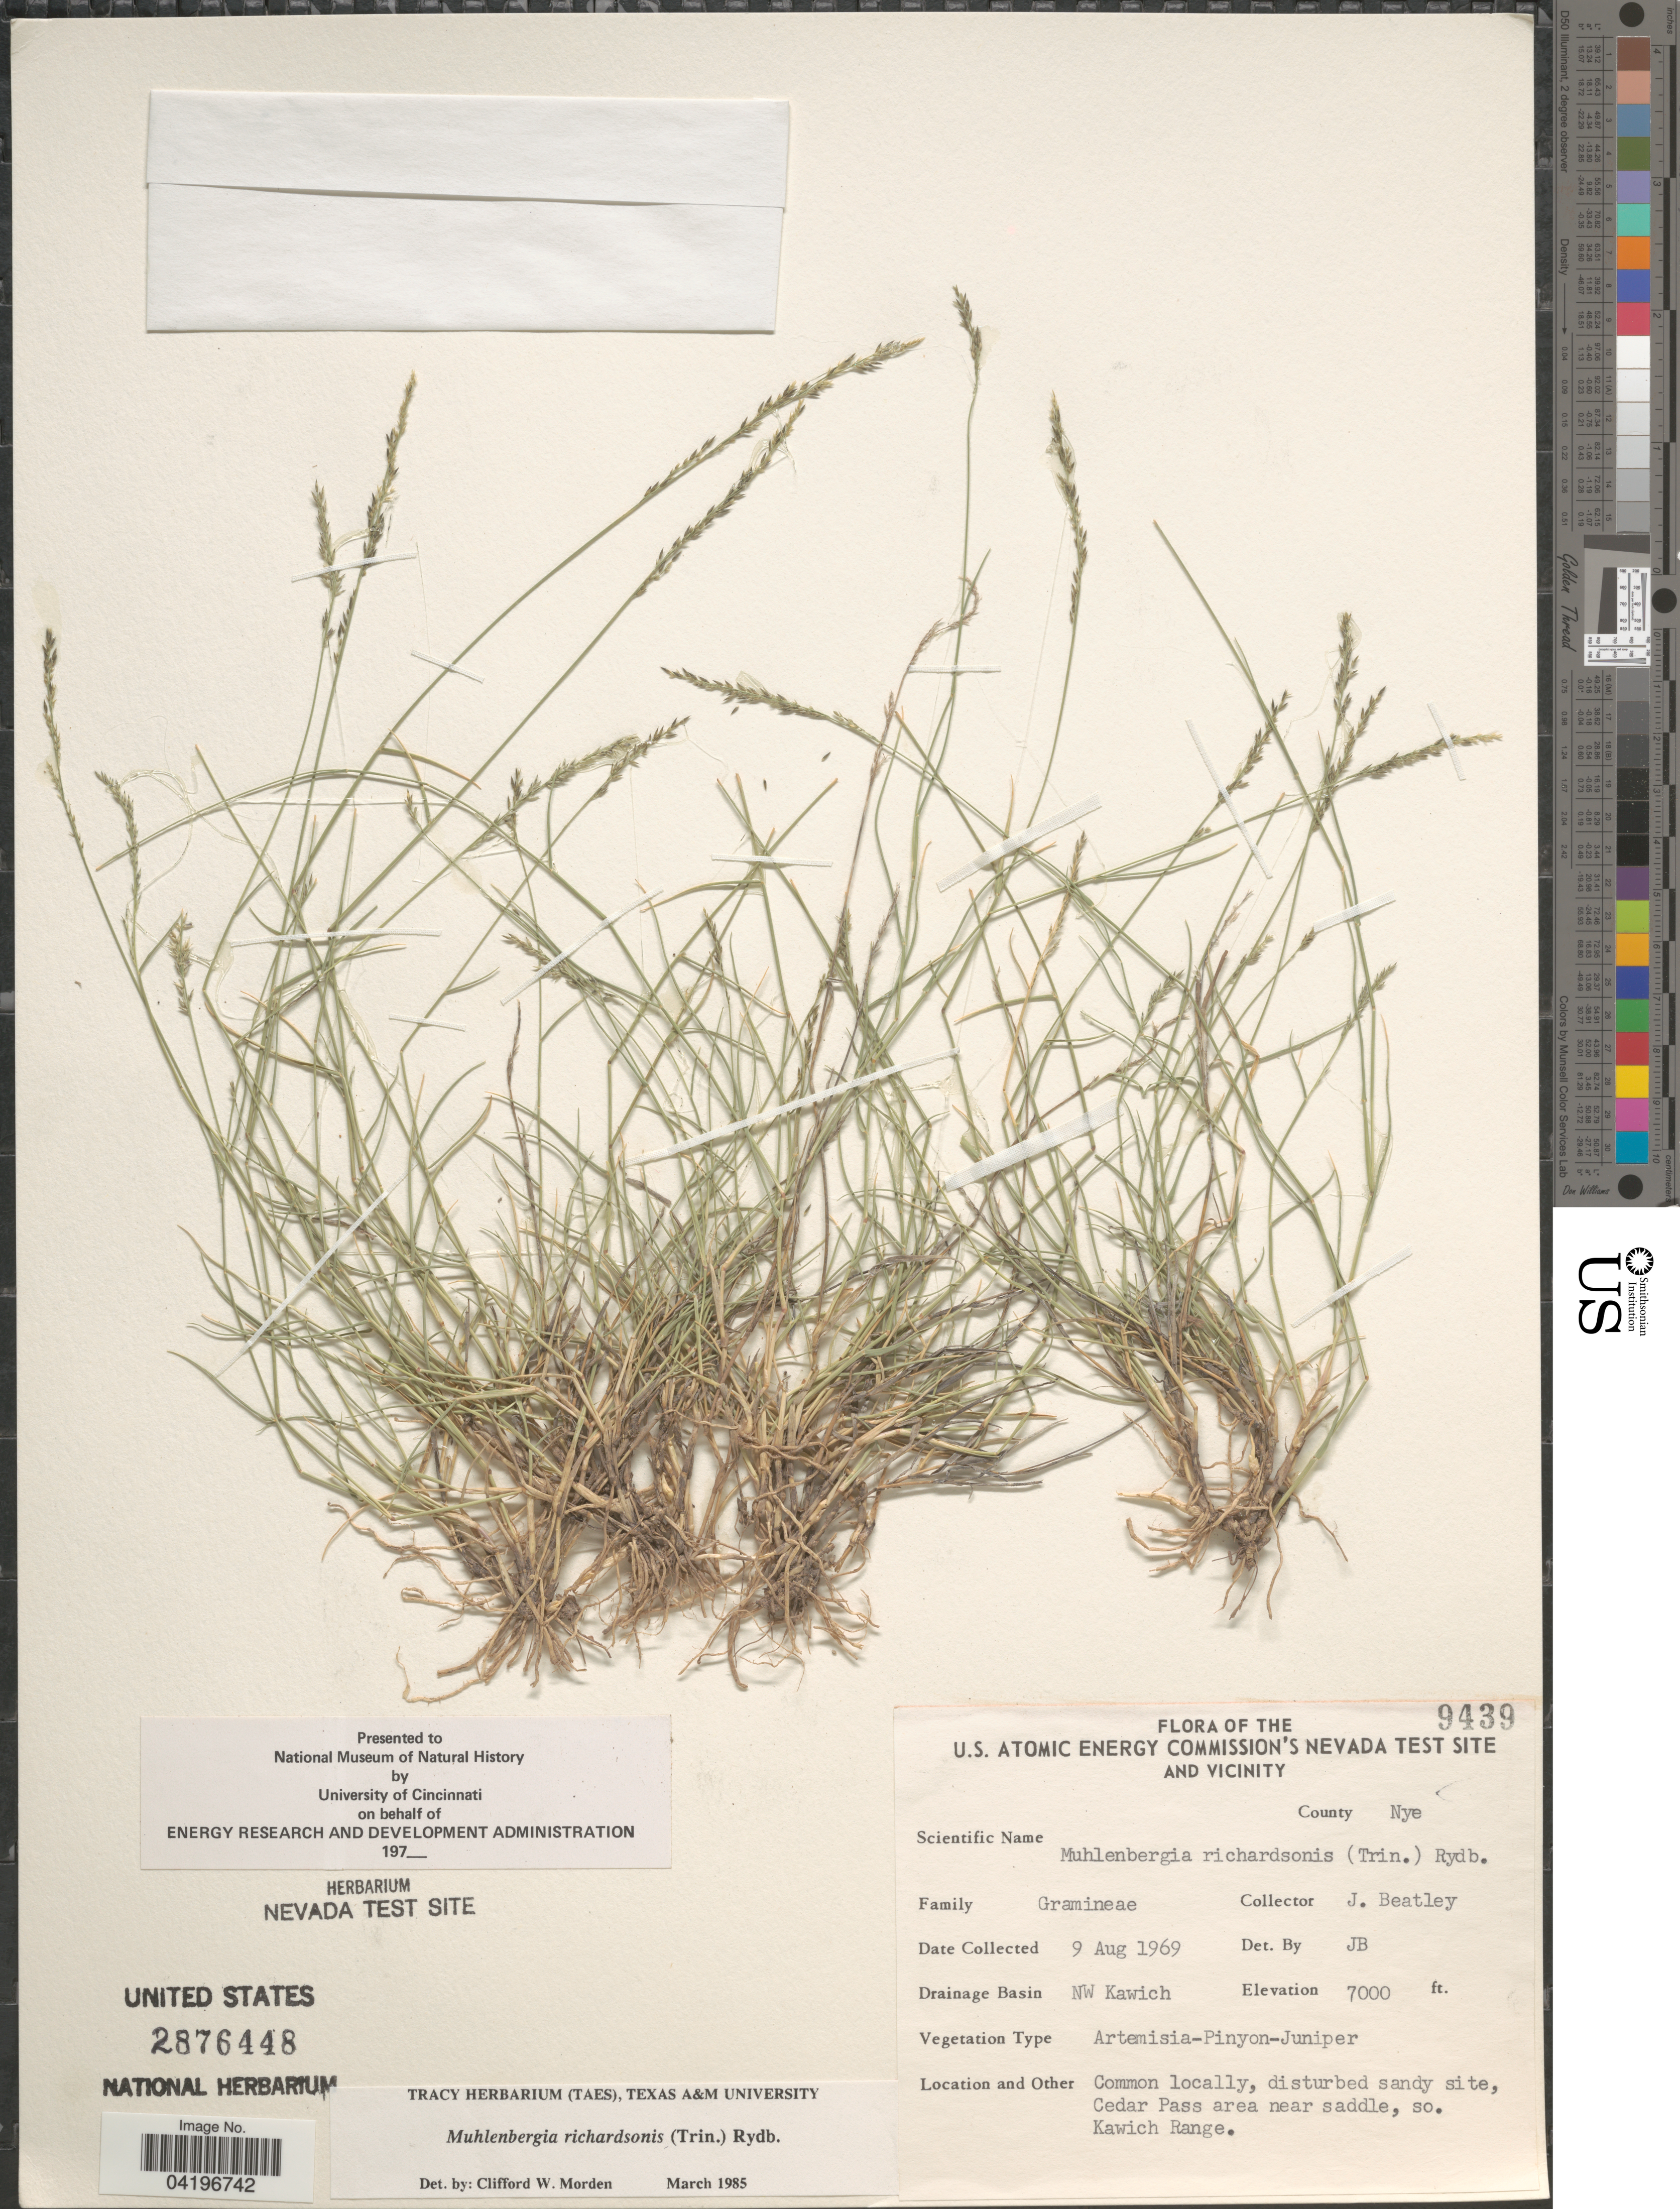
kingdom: Plantae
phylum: Tracheophyta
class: Liliopsida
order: Poales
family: Poaceae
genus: Muhlenbergia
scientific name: Muhlenbergia richardsonis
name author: (Trin.) Rydb.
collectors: J. C. Beatley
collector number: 9439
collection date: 1969-08-09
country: United States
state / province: Nevada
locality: U.S. Atomic Energy Commission's Nevada test site and vicinity. County Nye. Drainage Basin NW Kawich. Cedar Pass area near saddle, so. Kawich Range.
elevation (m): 2134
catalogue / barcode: US 2876448